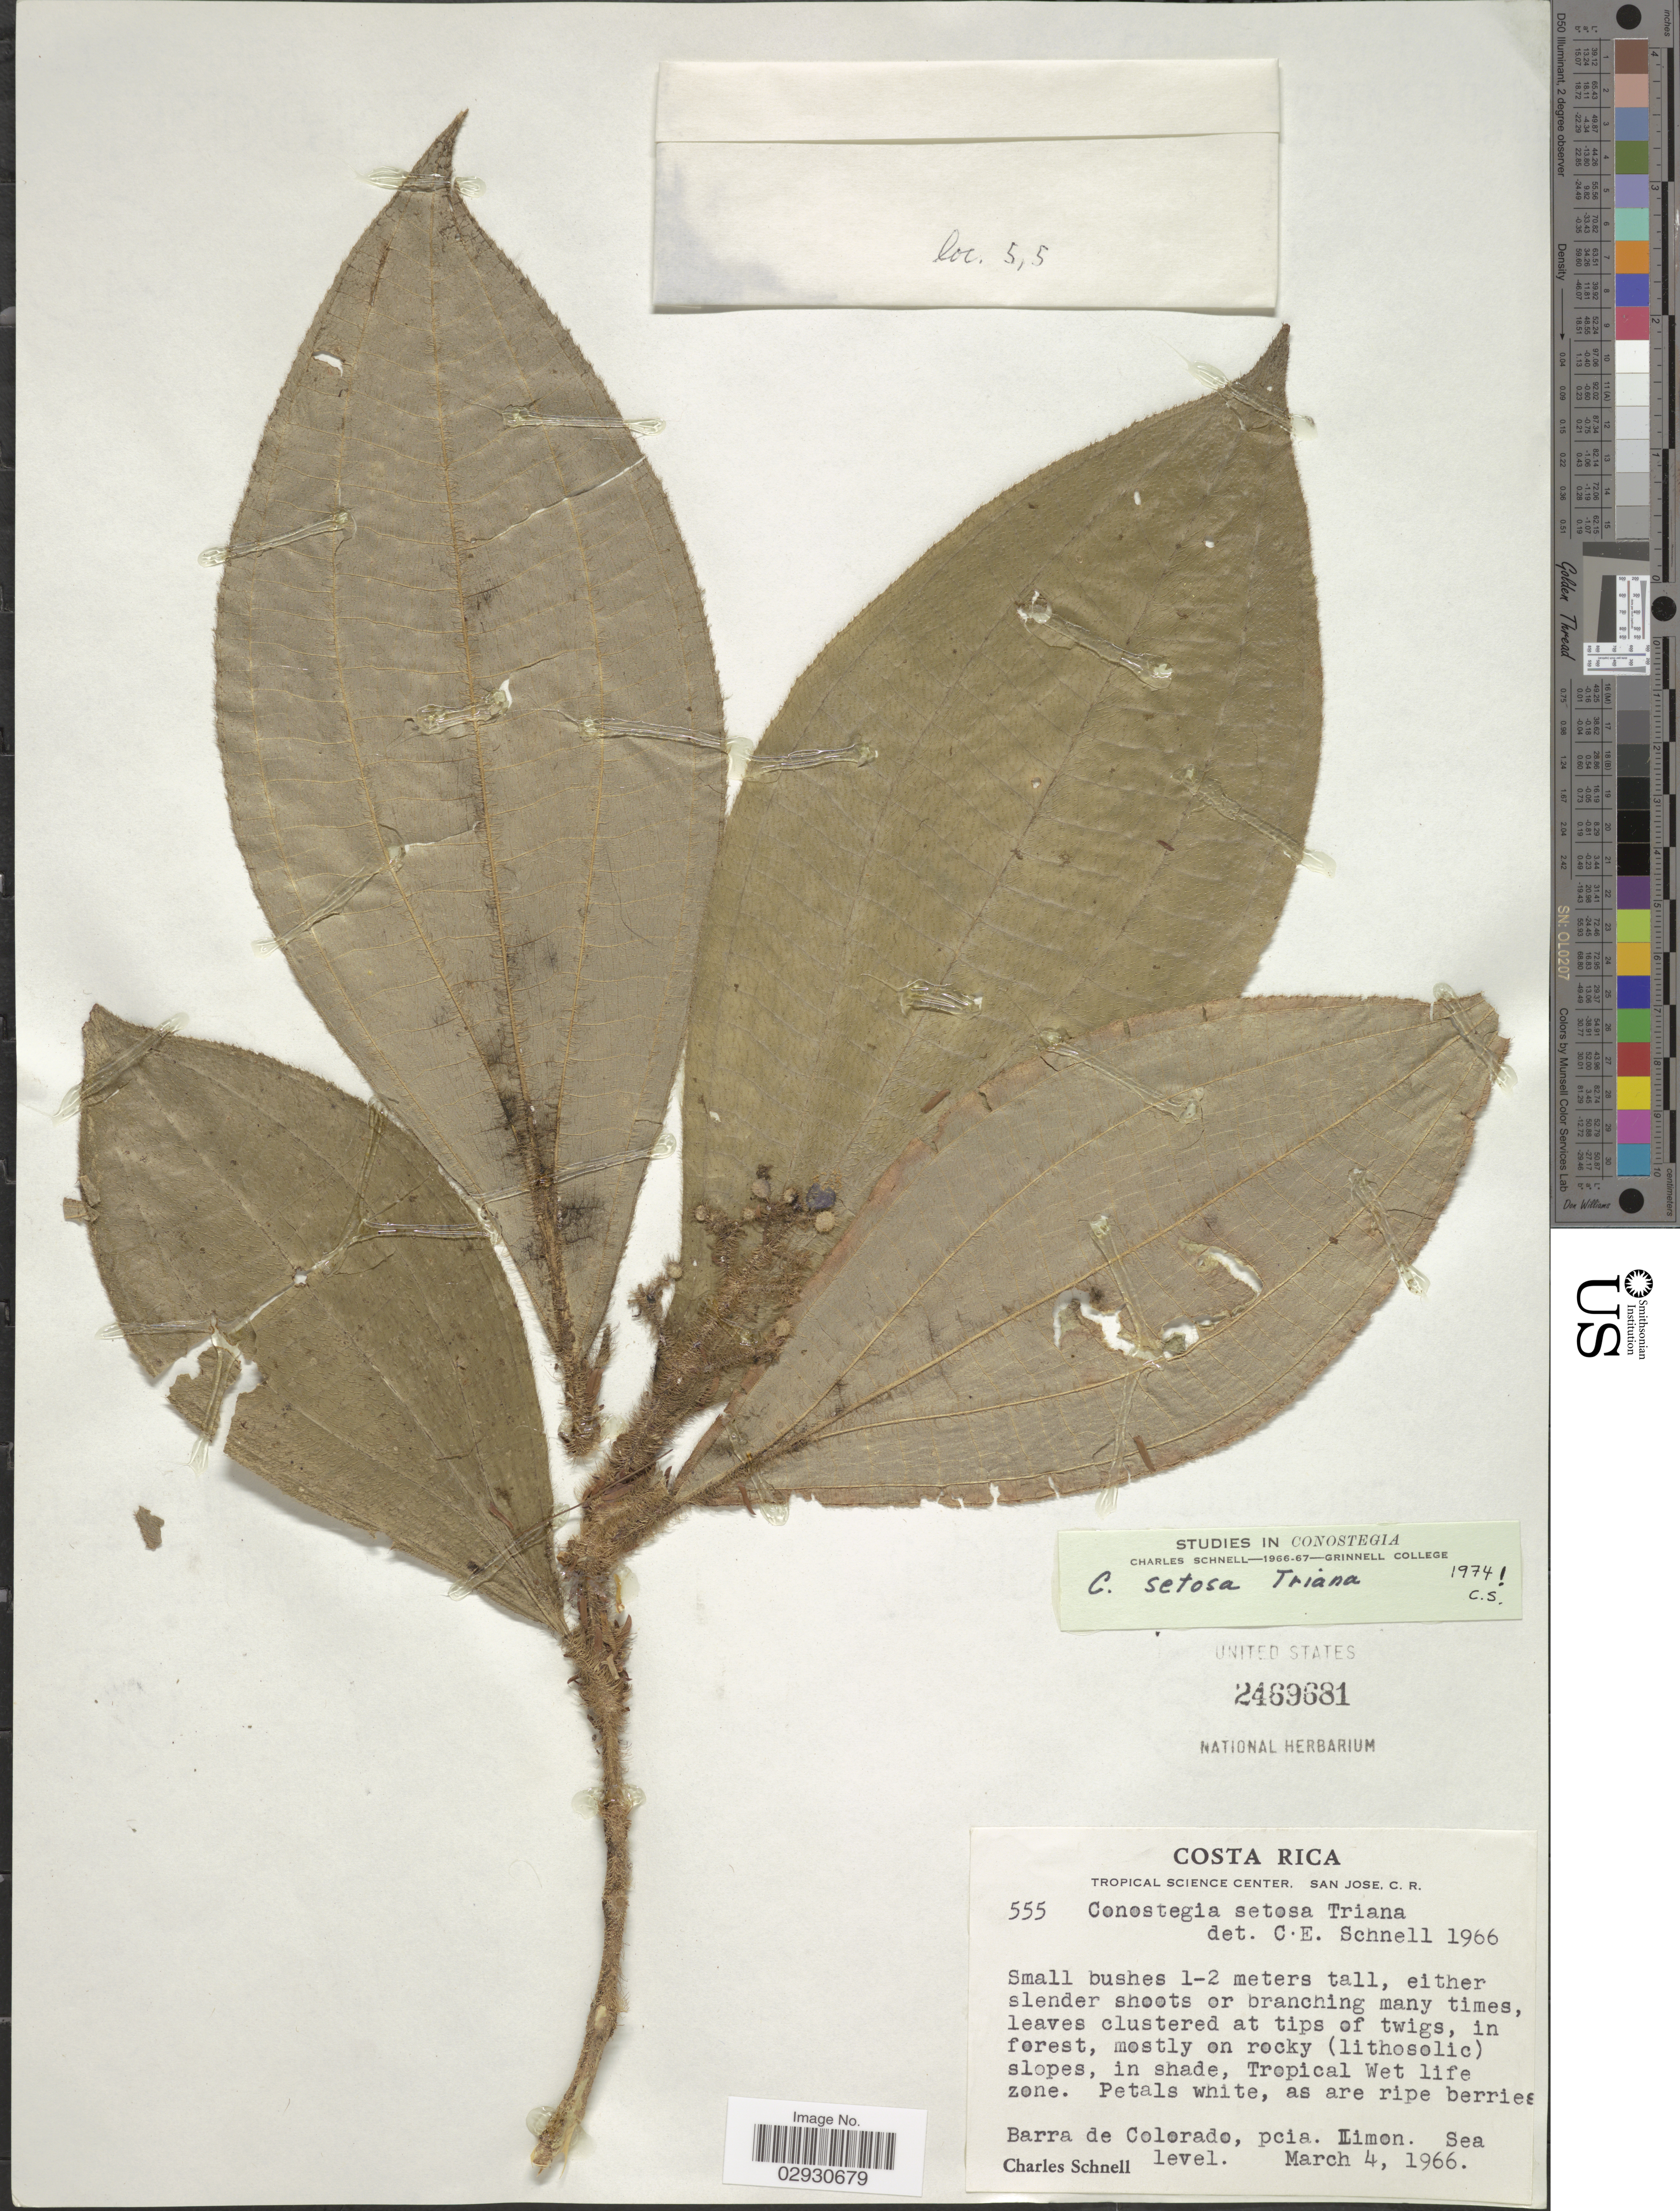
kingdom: Plantae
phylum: Tracheophyta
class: Magnoliopsida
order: Myrtales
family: Melastomataceae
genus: Conostegia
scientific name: Conostegia setosa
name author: Triana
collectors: C. Schnell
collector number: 555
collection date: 1966-03-04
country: Costa Rica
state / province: Limón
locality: In forest, mostly on rocky (lithosolic) slopes, in shade, Tropical Wet life zone. Barra de Colorado, pcia. Limon.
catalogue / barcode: US 2469681